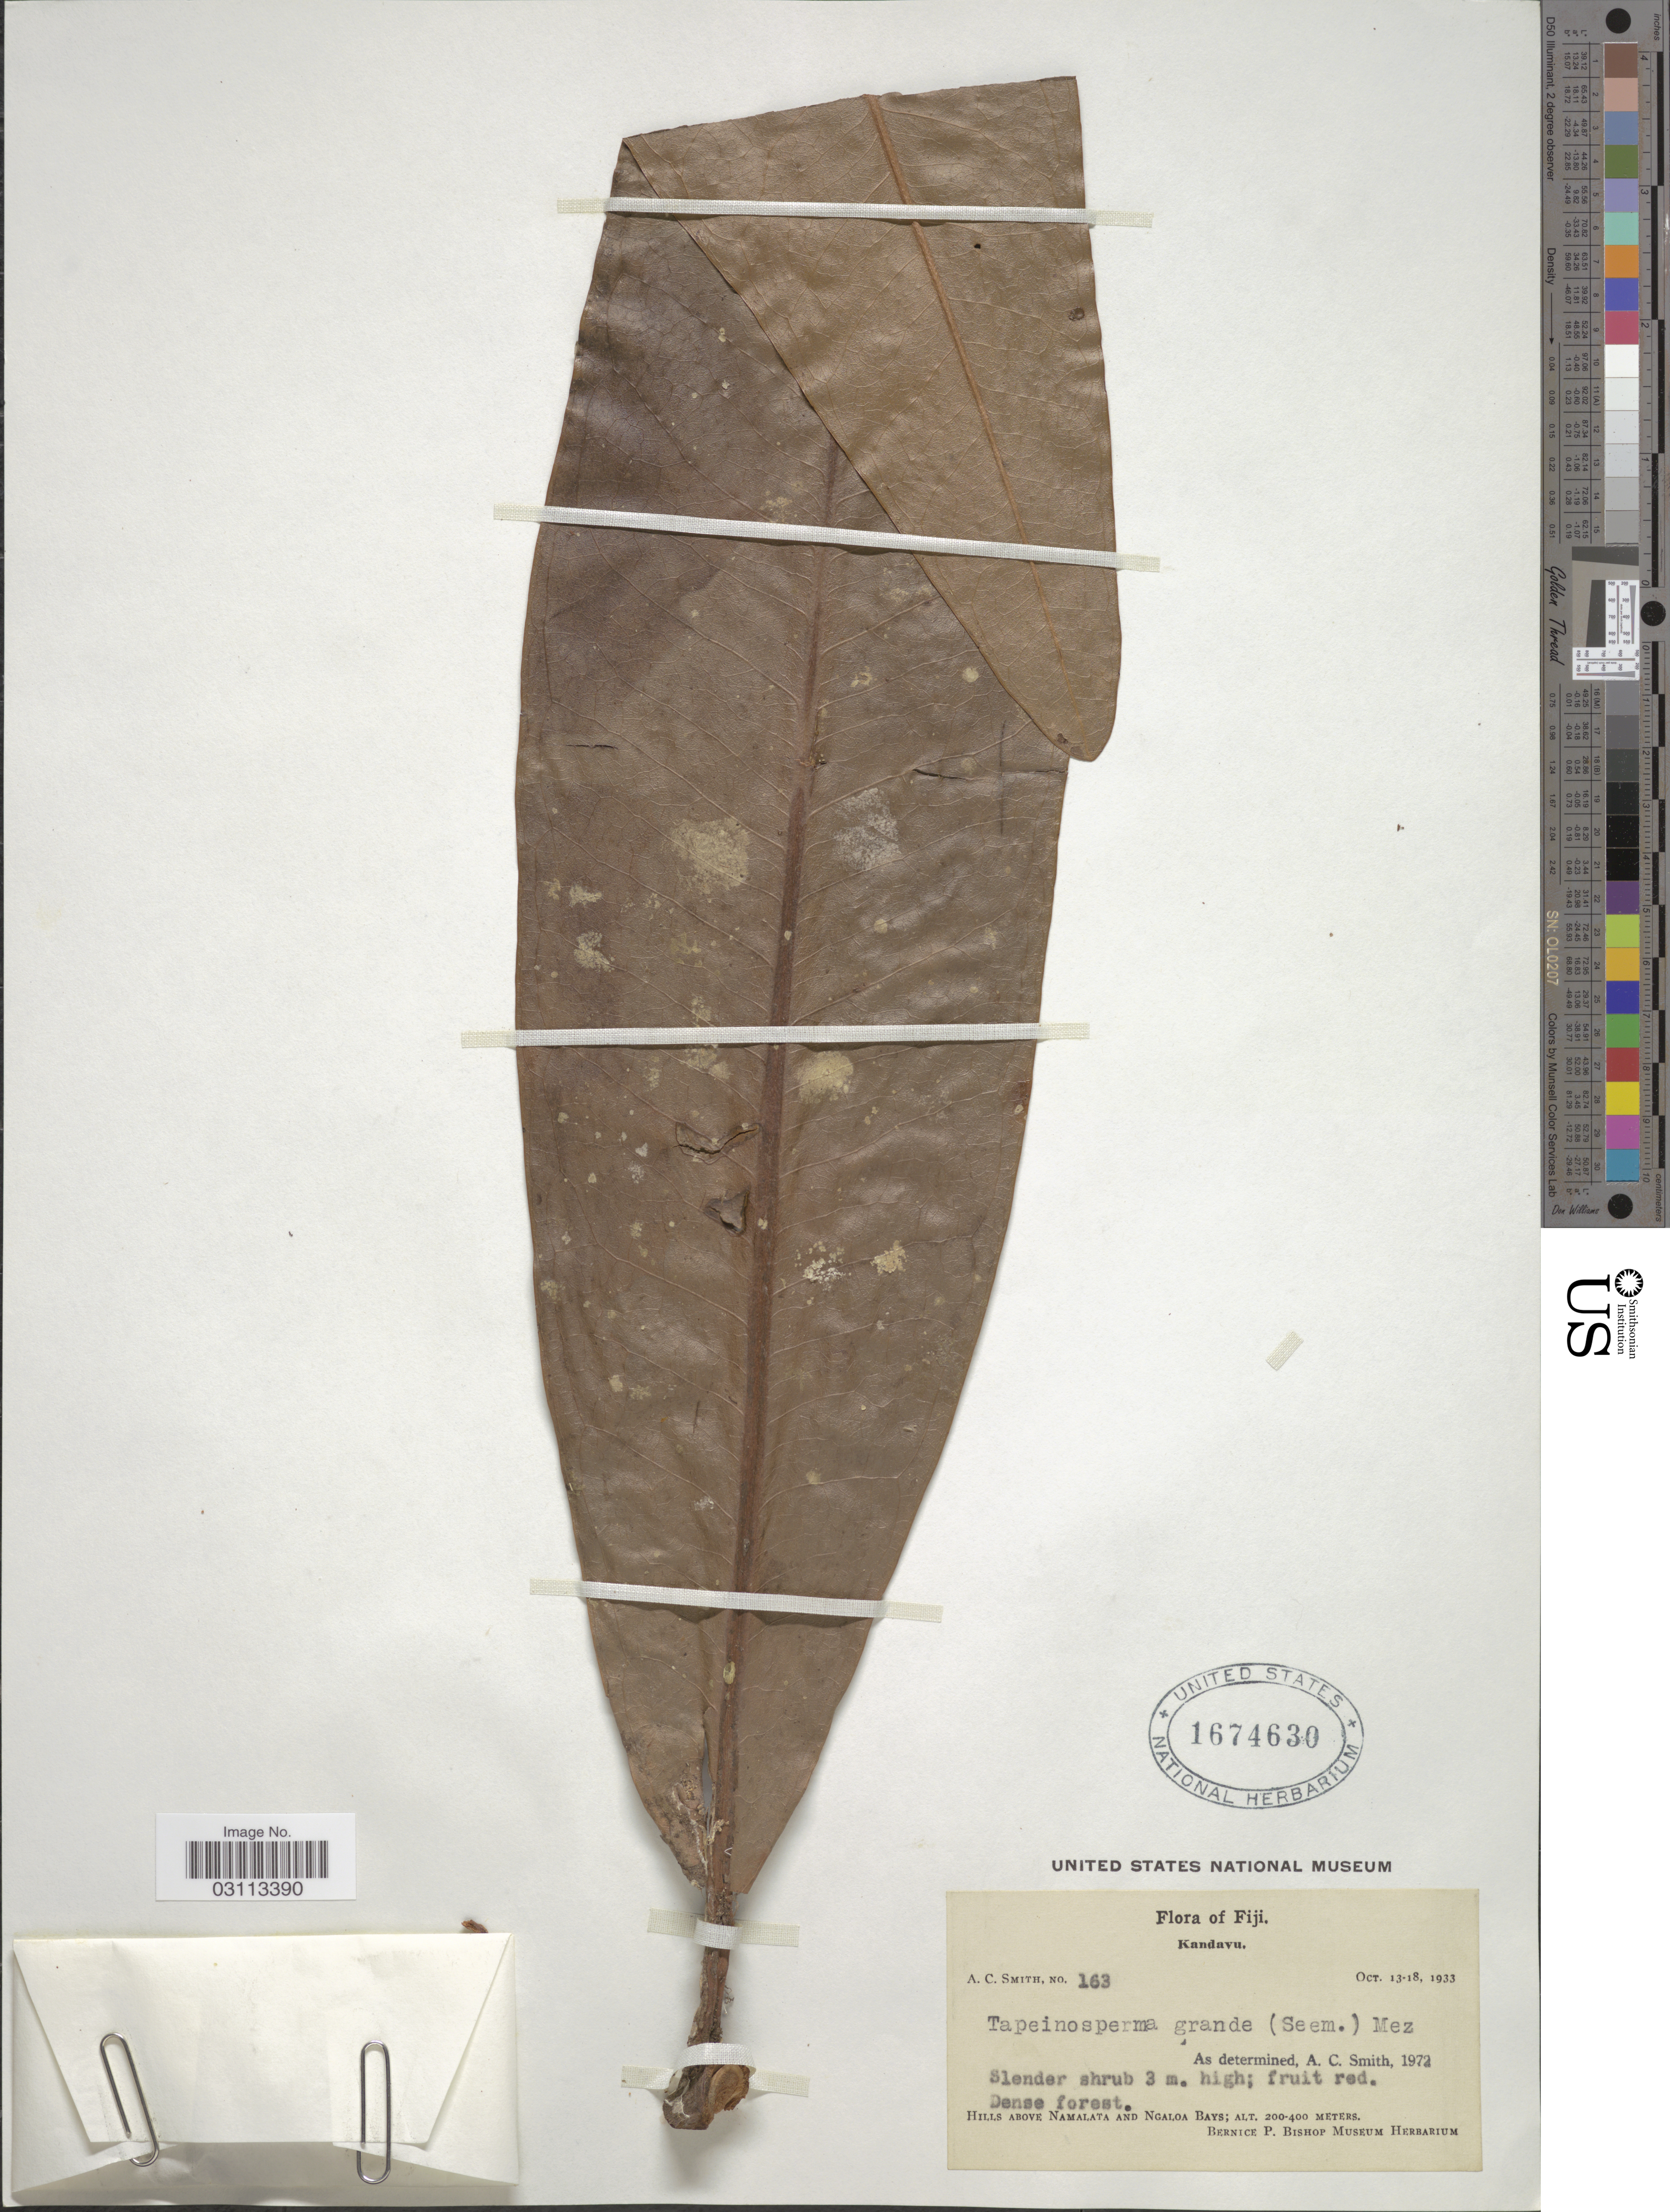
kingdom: Plantae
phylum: Tracheophyta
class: Magnoliopsida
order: Ericales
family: Primulaceae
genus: Tapeinosperma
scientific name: Tapeinosperma grande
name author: Mez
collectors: A. C. Smith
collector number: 163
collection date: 1933-10-13/1933-10-18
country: Fiji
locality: Kandavu. Hills above Namalata and Ngaloa Bays.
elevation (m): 200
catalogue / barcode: US 1674630